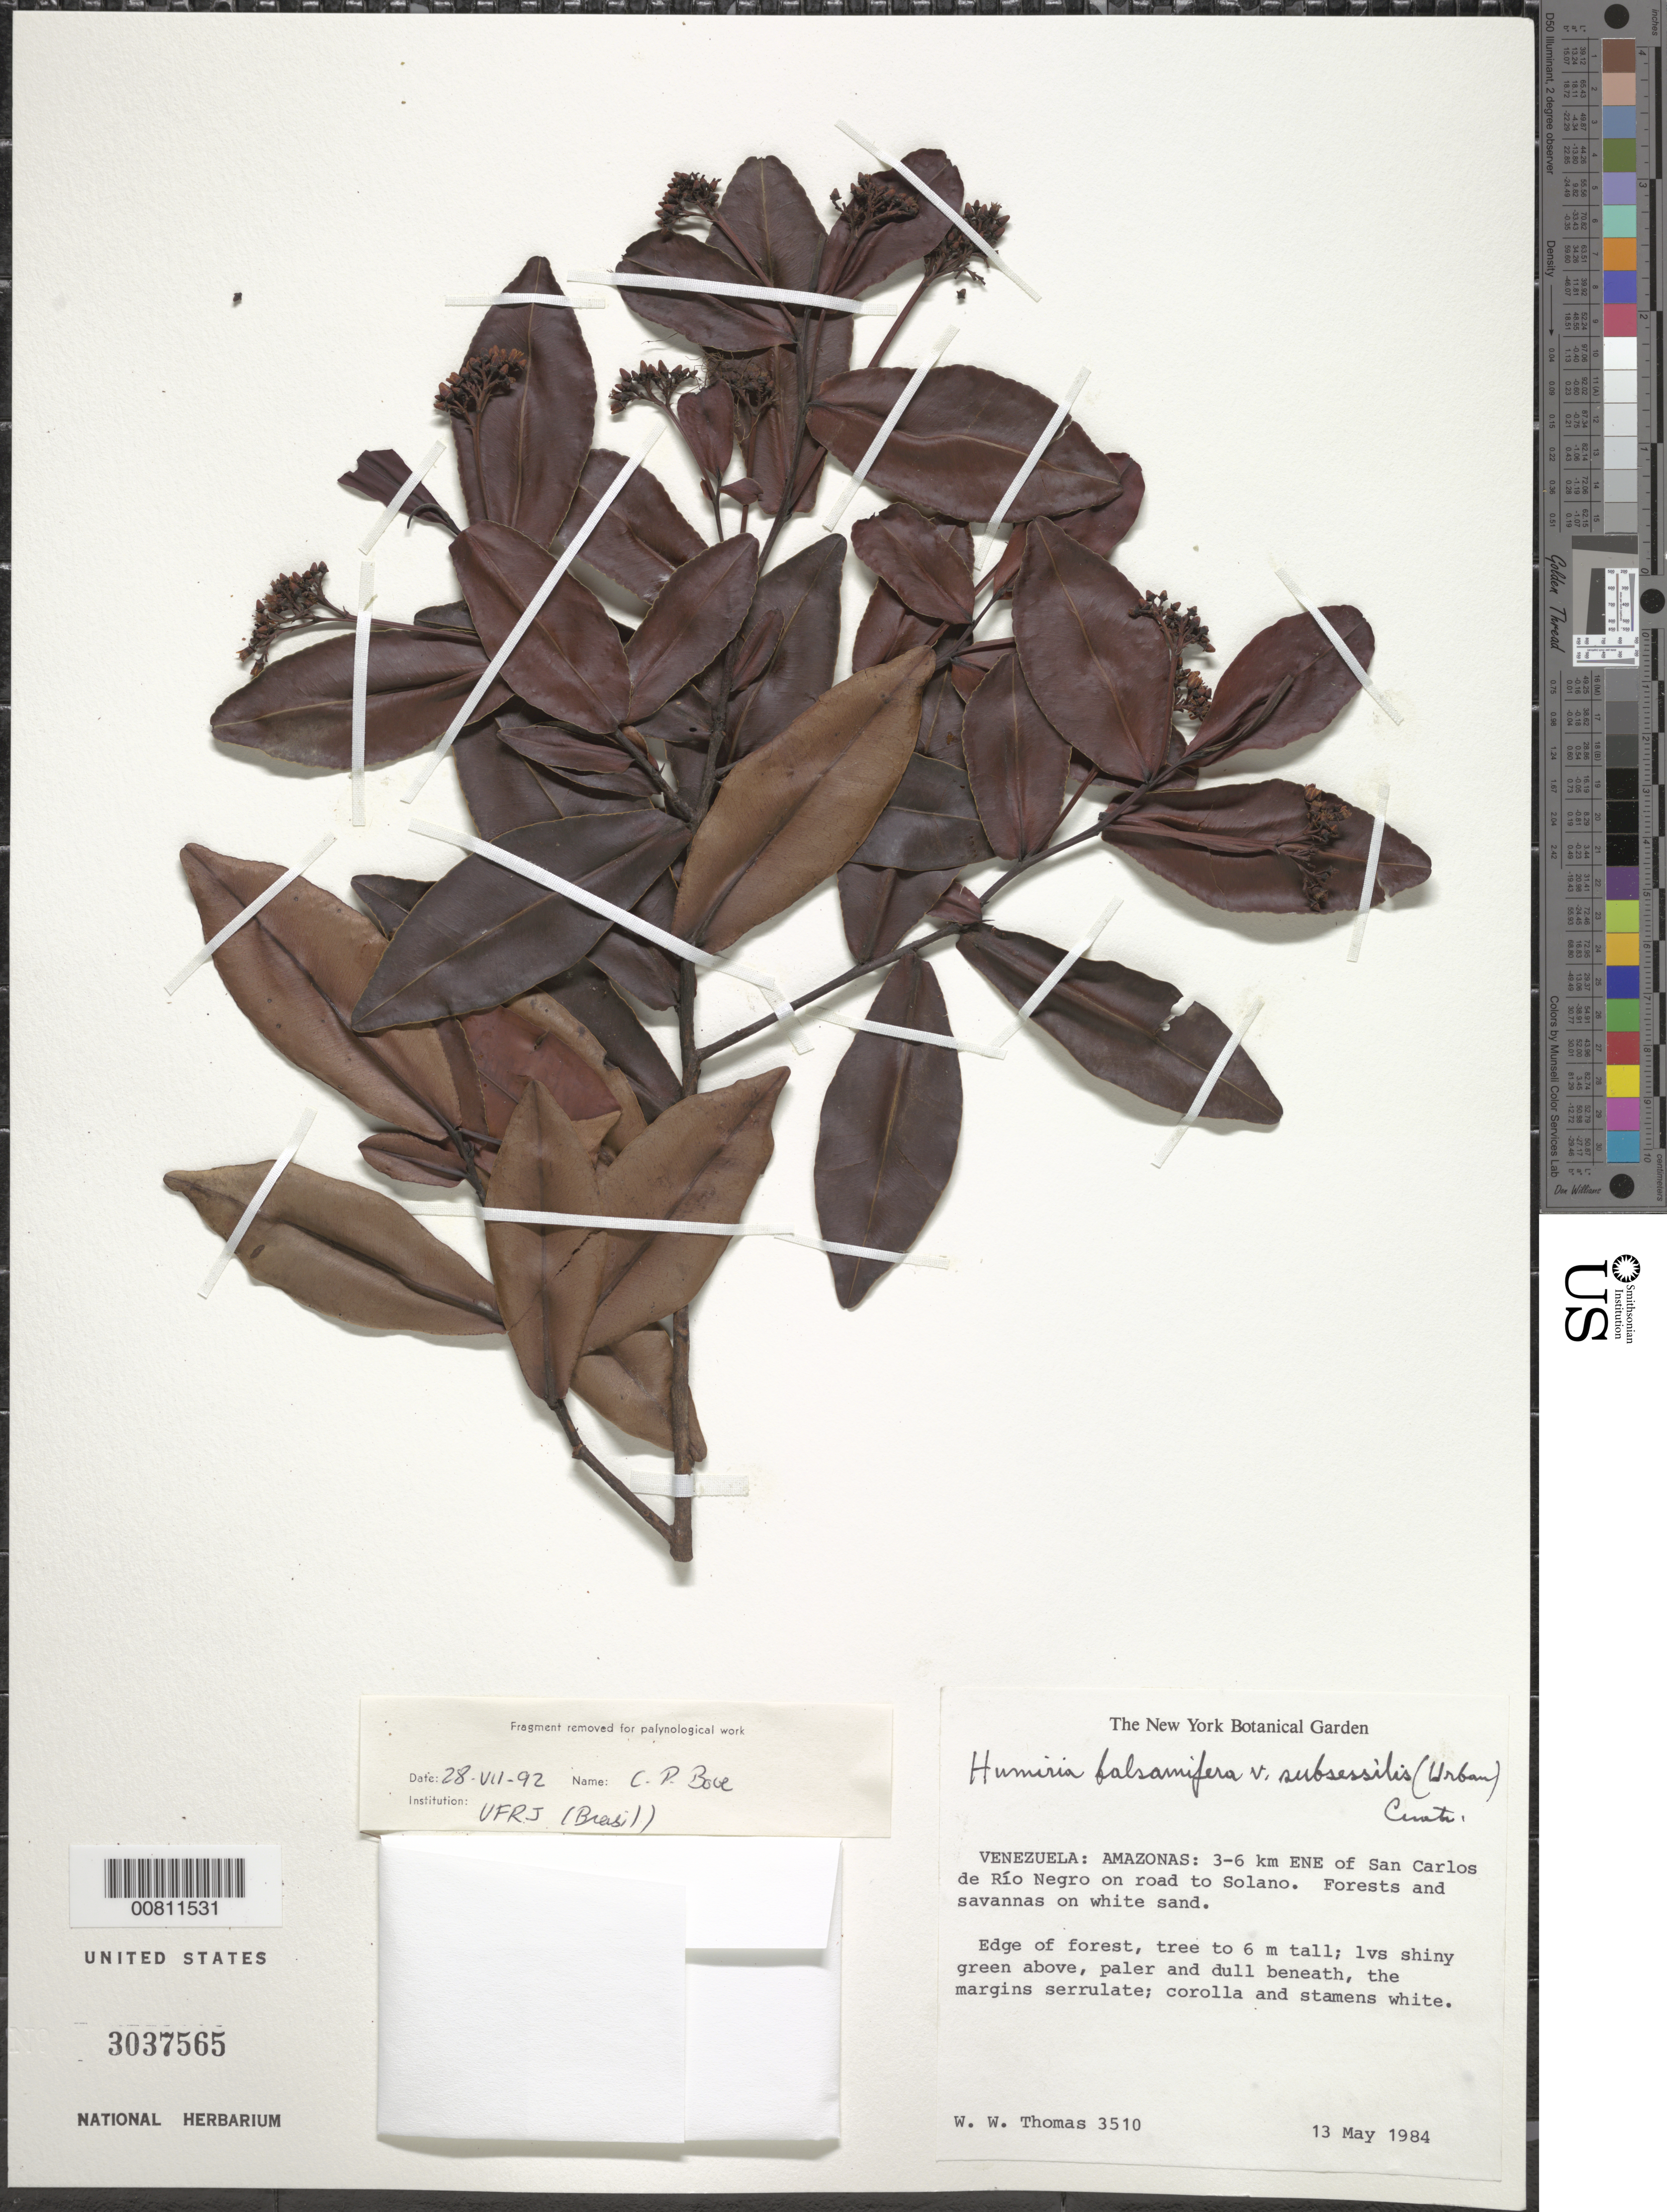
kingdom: Plantae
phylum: Tracheophyta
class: Magnoliopsida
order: Malpighiales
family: Humiriaceae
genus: Humiria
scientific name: Humiria balsamifera var. subsessilis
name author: (Urb.) Cuatrec.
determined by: Cuatrecasas, J.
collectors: W. W. Thomas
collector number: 3510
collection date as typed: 13-May-84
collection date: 1984-05-13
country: Venezuela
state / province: Amazonas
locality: San Carlos de Río Negro, 3-6 km ENE of, on road to Solano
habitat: Forests and savannas on white sand; edge of forest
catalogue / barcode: US 3037565